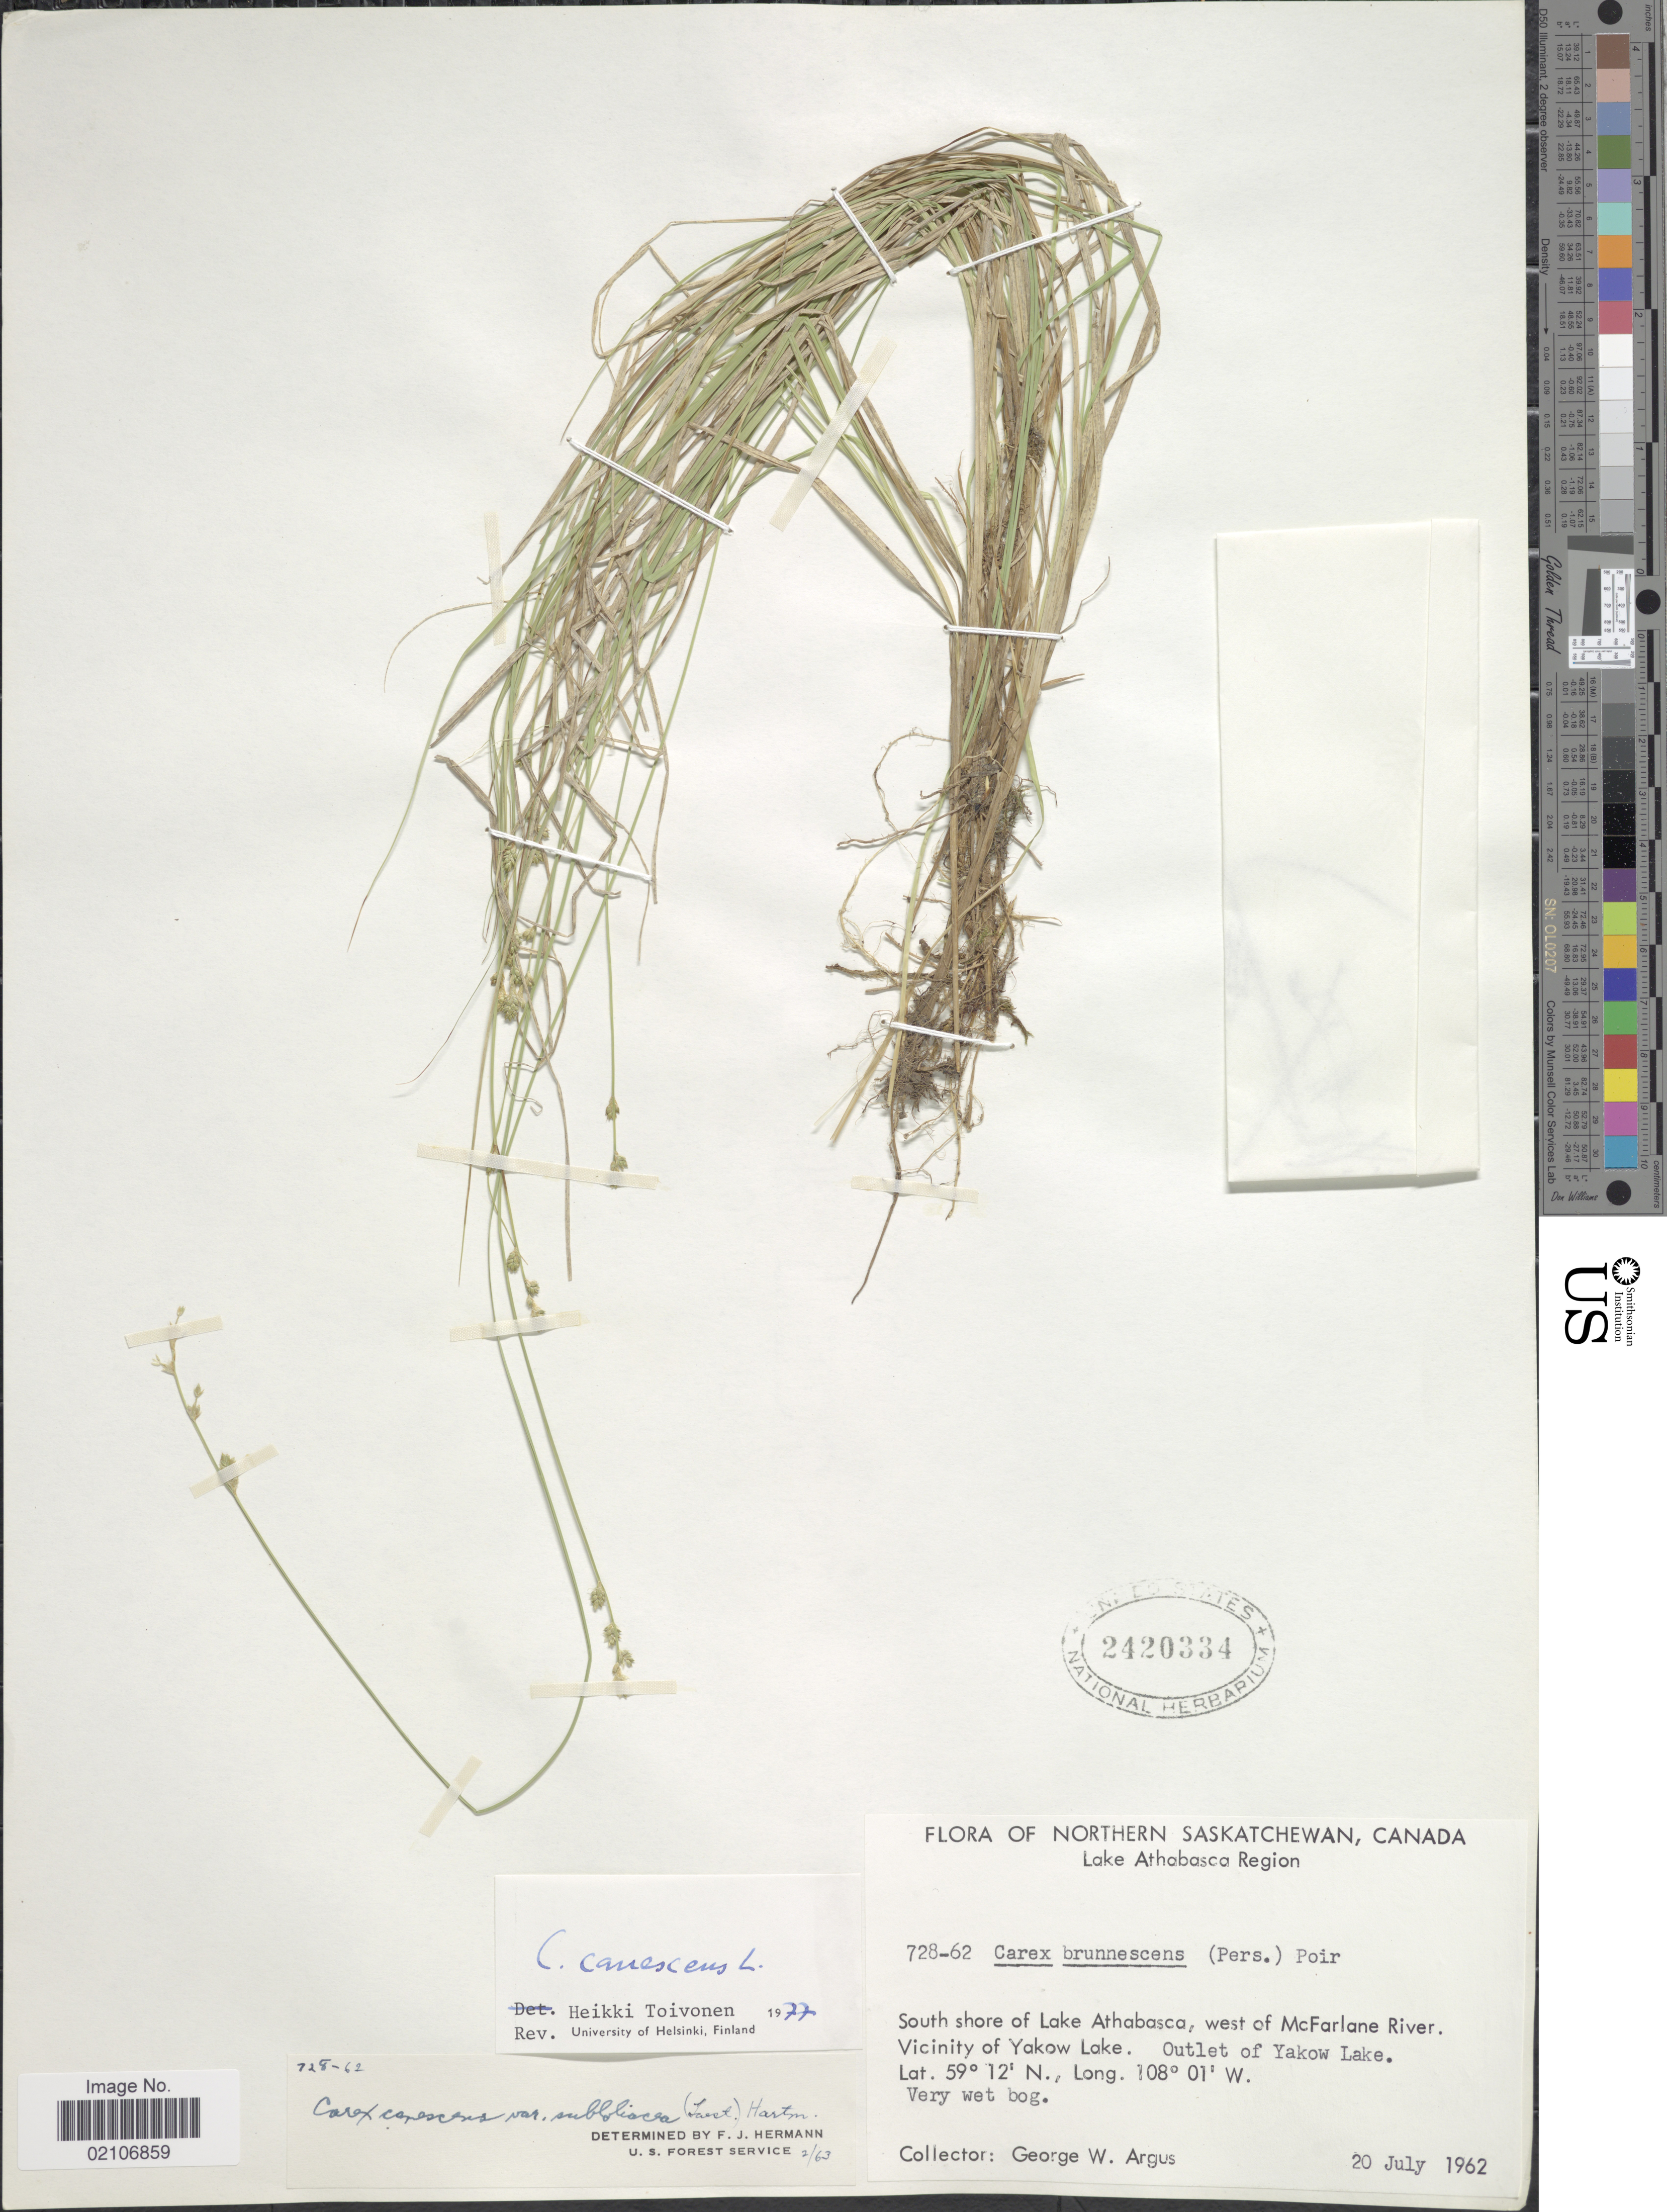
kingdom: Plantae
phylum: Tracheophyta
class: Liliopsida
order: Poales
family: Cyperaceae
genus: Carex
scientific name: Carex canescens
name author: L.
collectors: G. W. Argus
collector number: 728-62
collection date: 1962-07-20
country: Canada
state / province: Saskatchewan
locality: Northern Saskatchewan, Canada, Lake Athabasca Region. South shore of Lake Athabasca, west of McFarlane River. Vicinity of Yakow Lake. Outlet of Yakow Lake.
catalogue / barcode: US 2420334